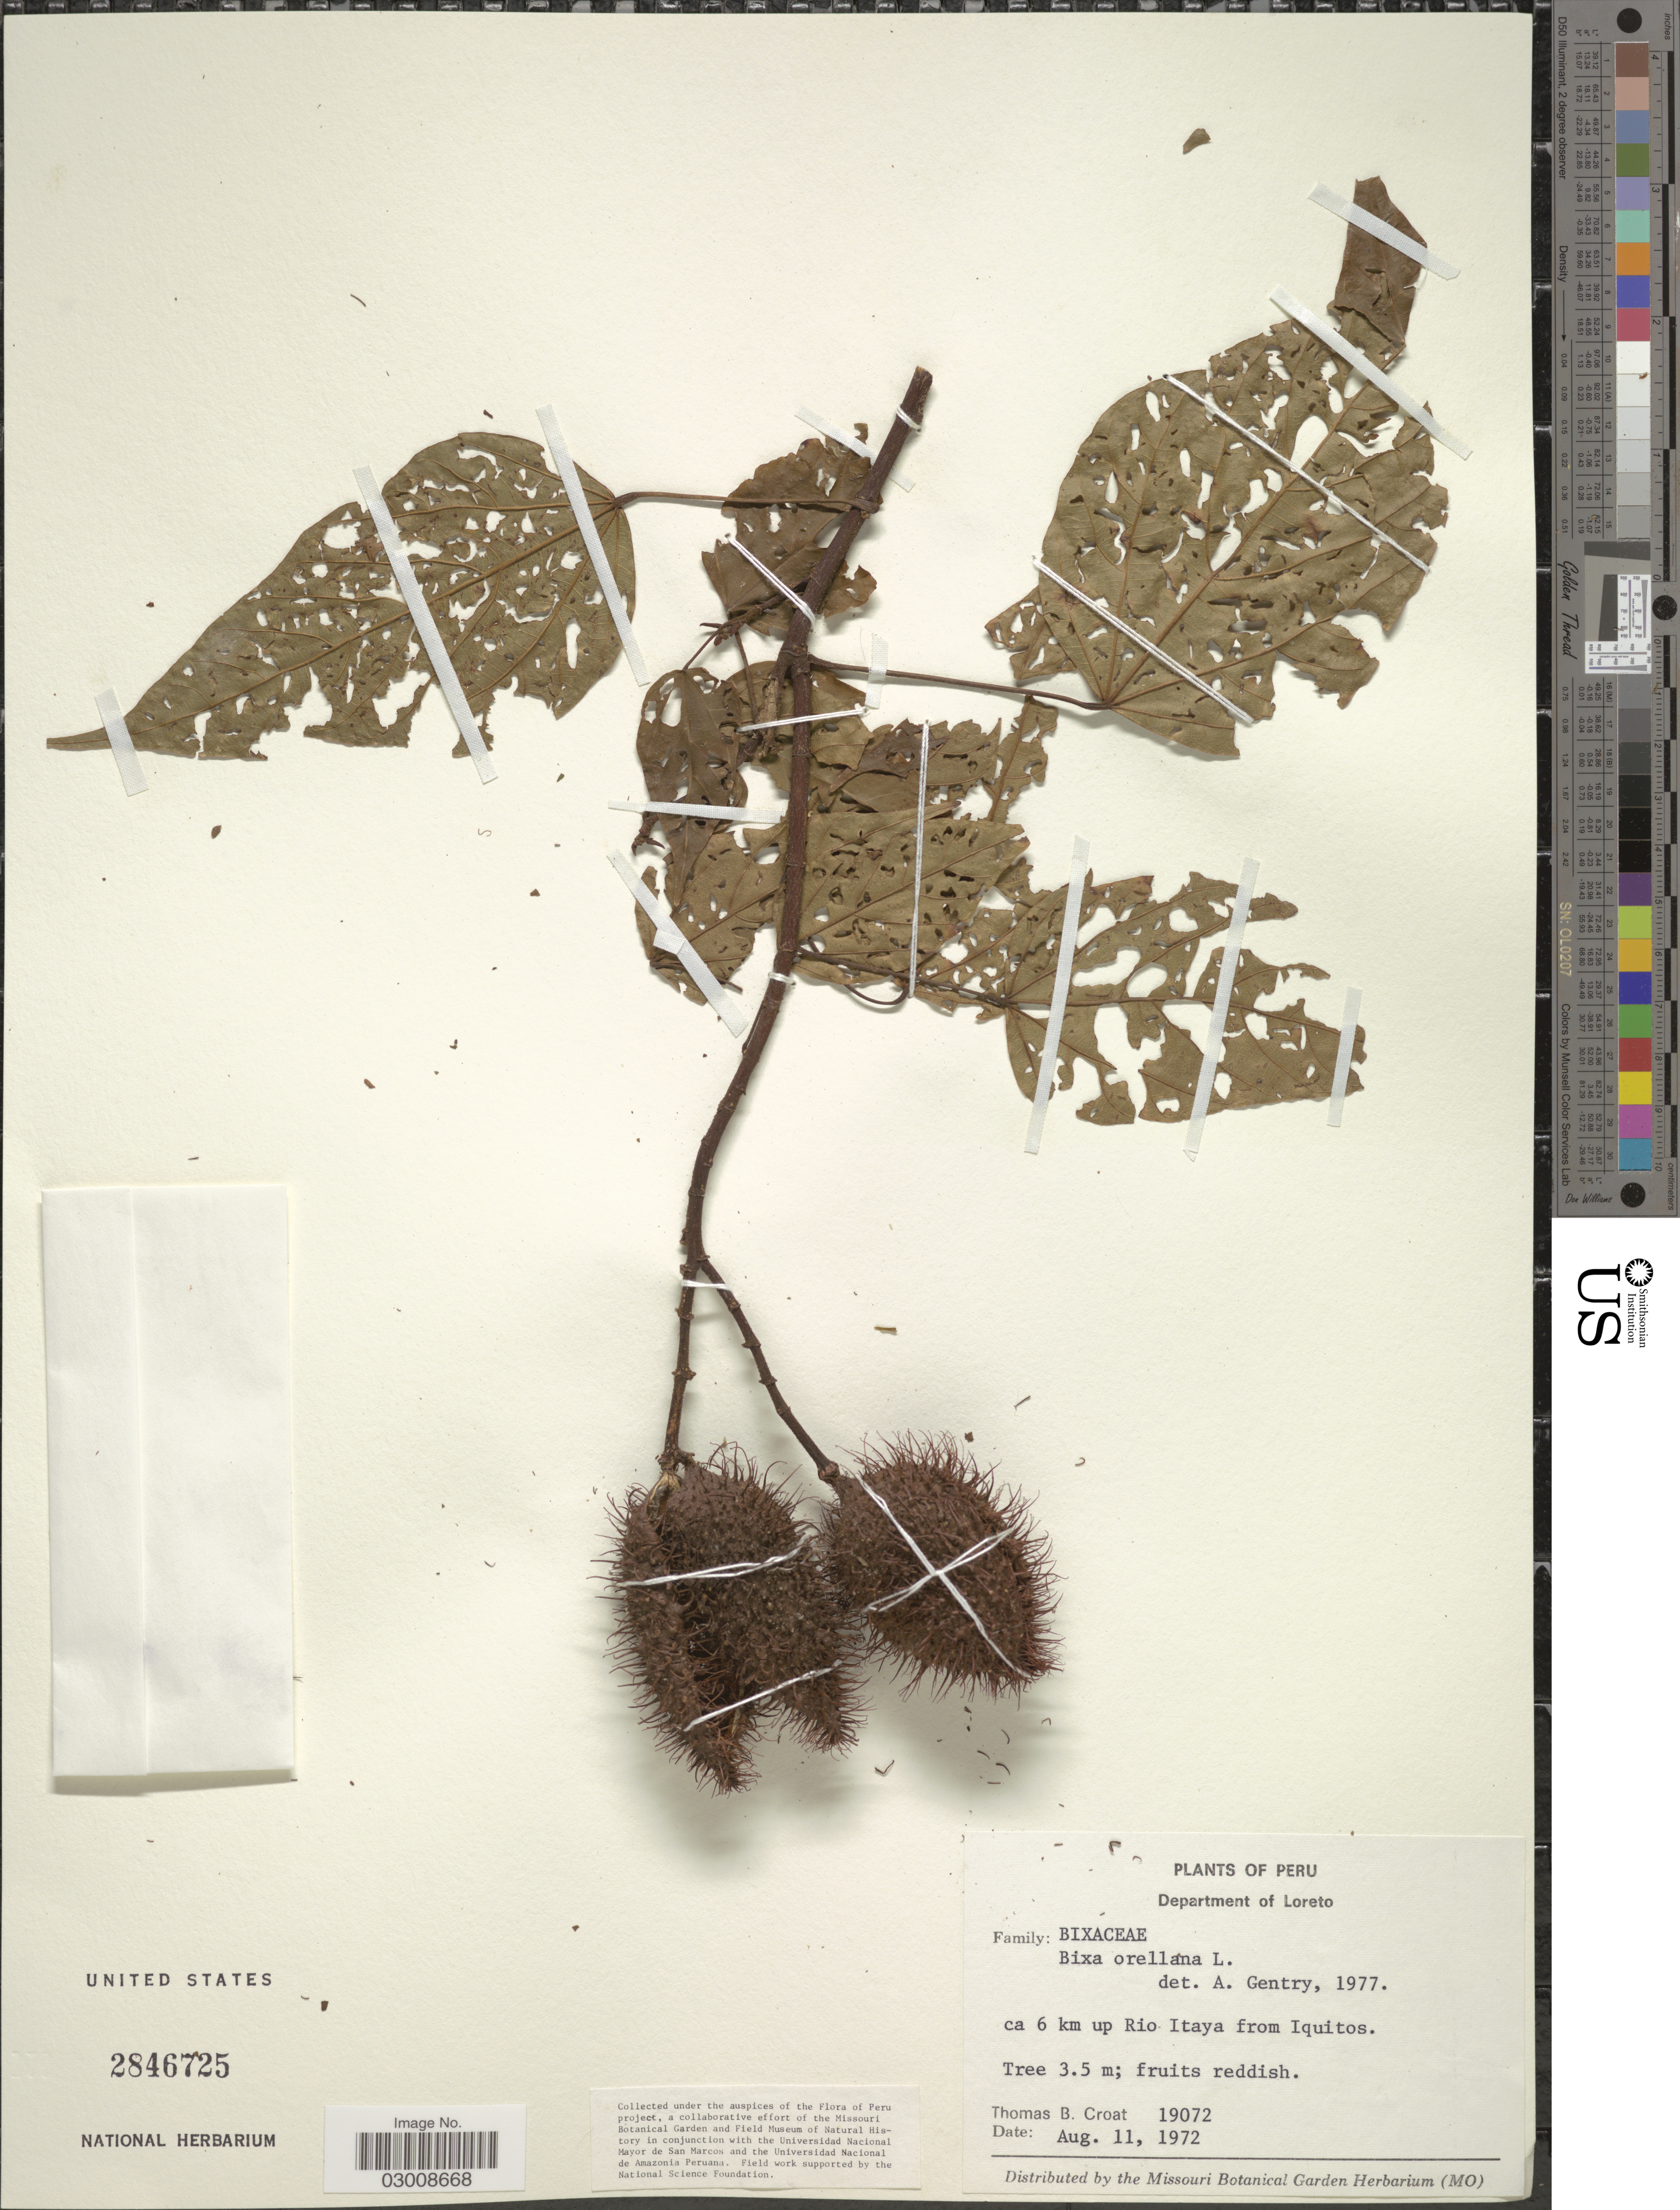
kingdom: Plantae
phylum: Tracheophyta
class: Magnoliopsida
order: Malvales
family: Bixaceae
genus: Bixa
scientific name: Bixa orellana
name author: L.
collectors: T. B. Croat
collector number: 19072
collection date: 1972-08-11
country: Peru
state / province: Loreto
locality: Department of Loreto, ca 6 km up Rio Itaya from Iquitos.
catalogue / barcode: US 2846725